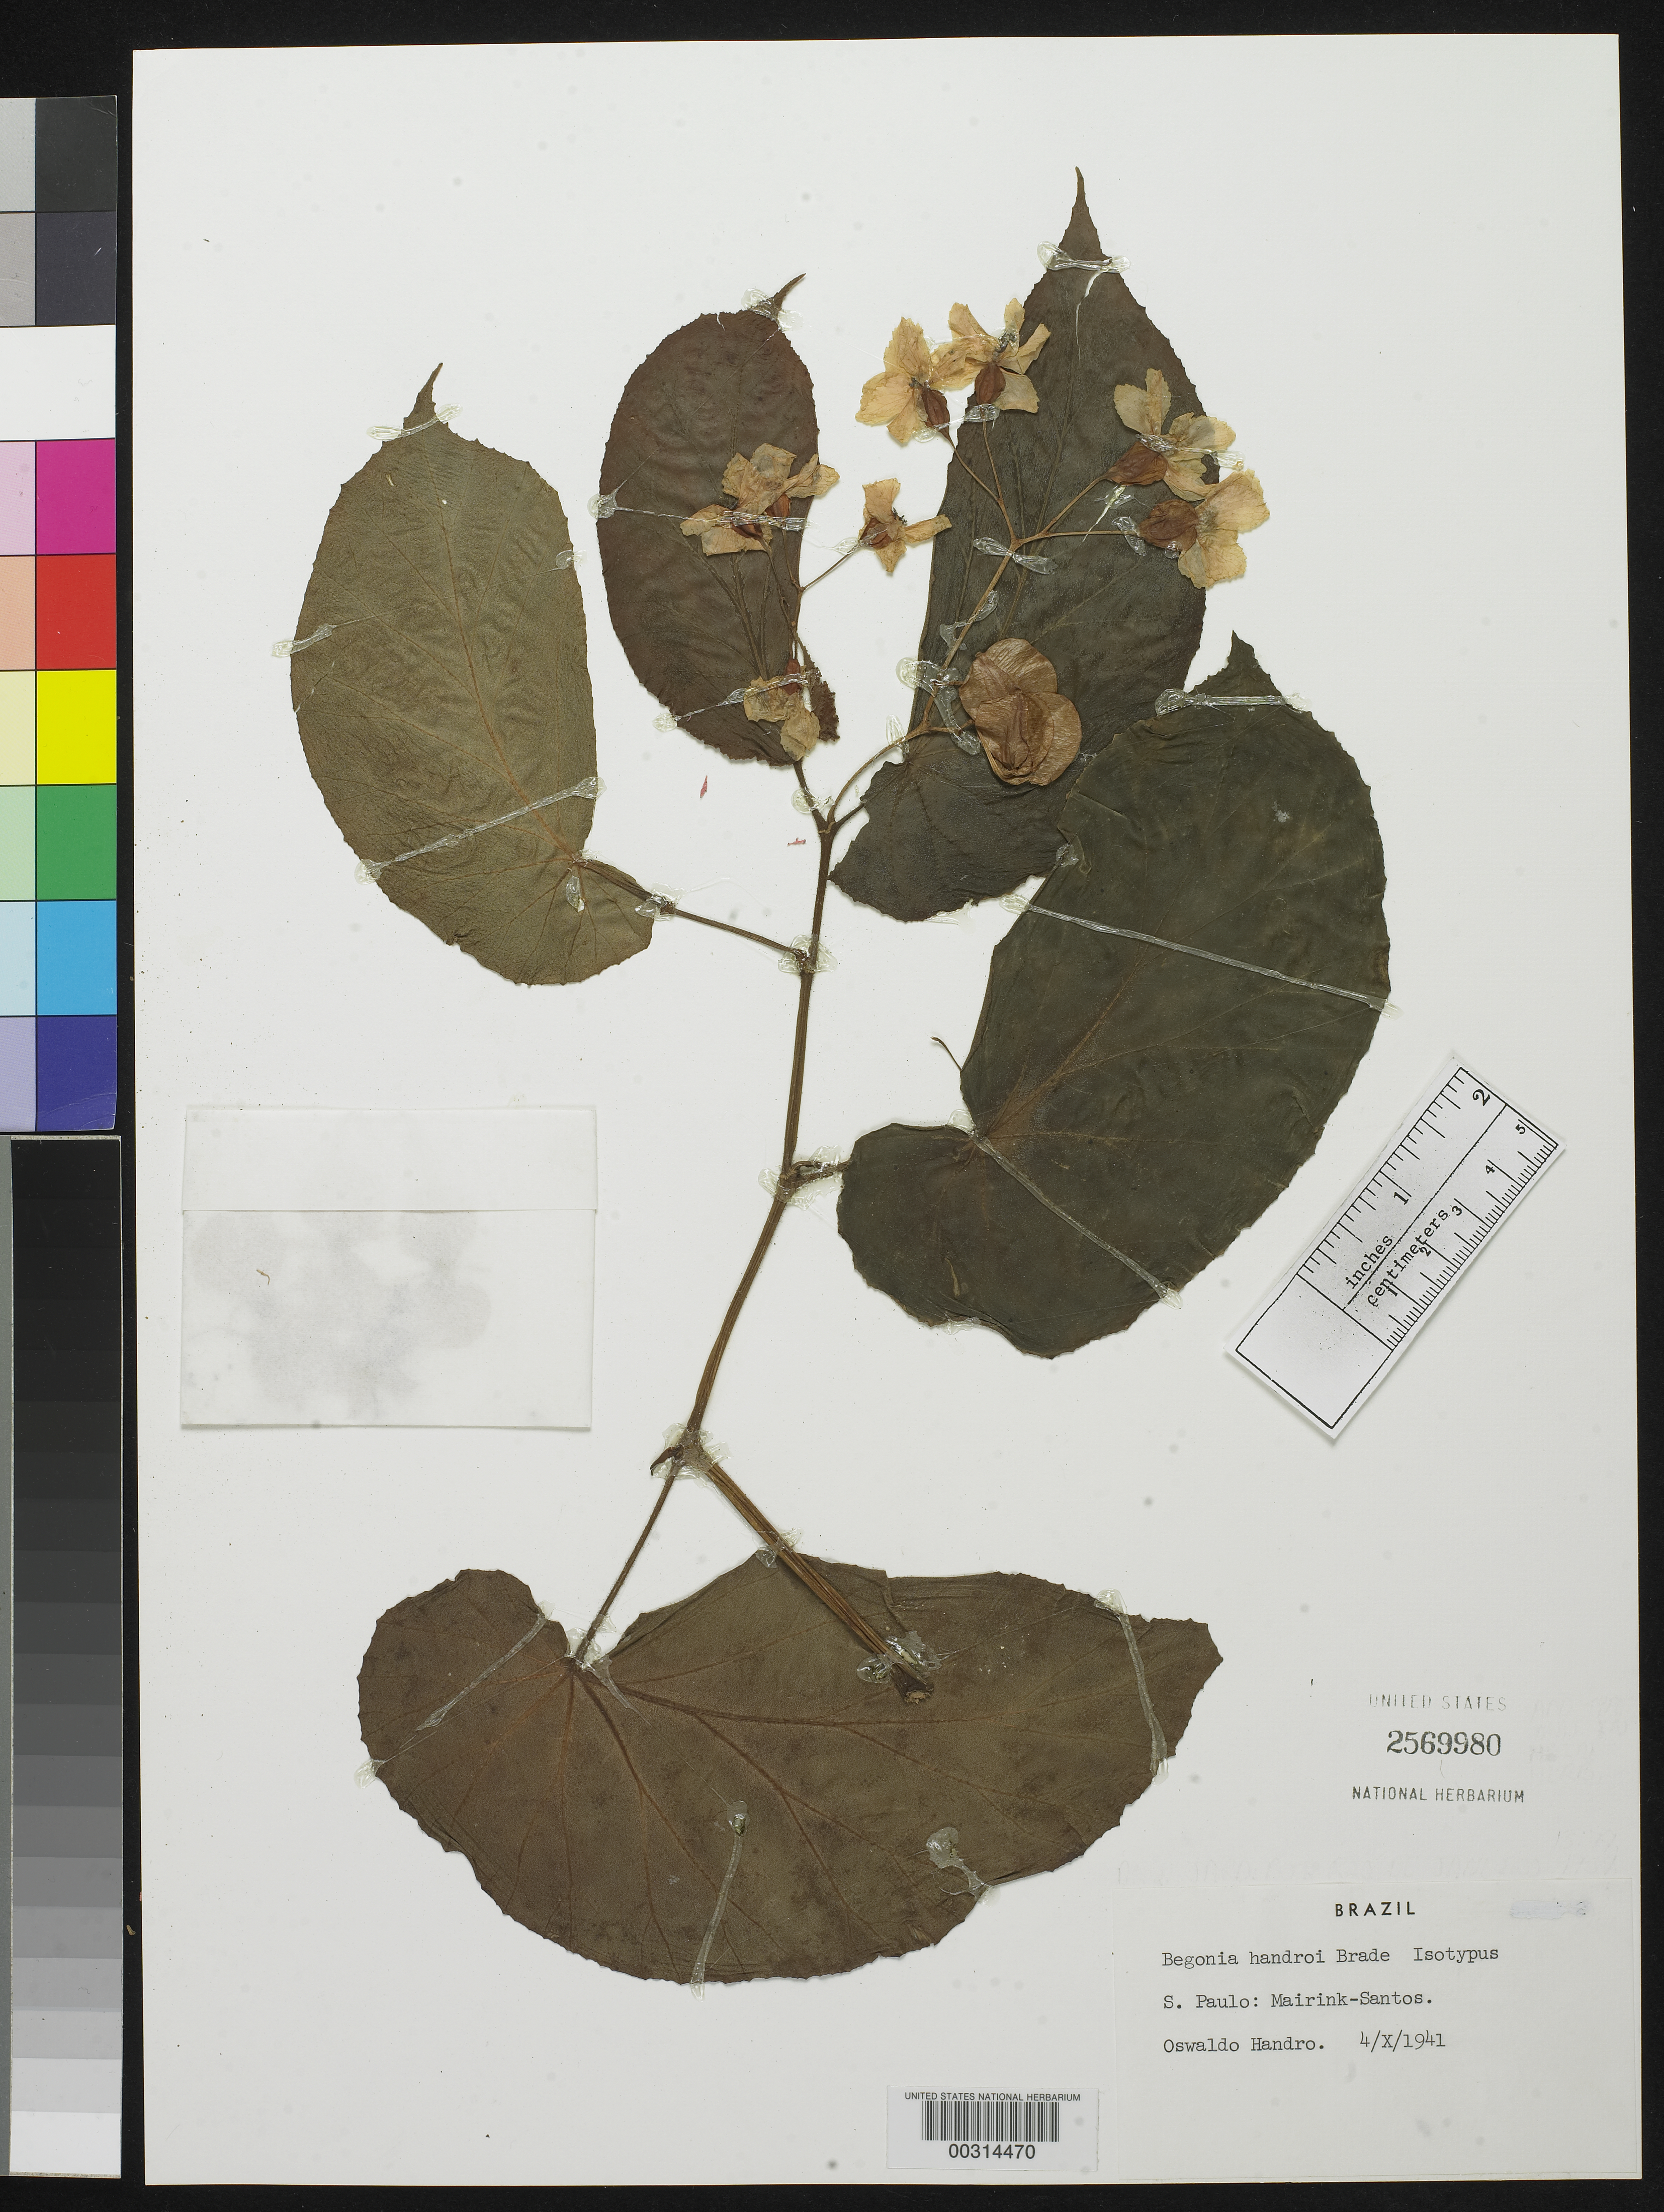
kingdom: Plantae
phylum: Tracheophyta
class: Magnoliopsida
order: Cucurbitales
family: Begoniaceae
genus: Begonia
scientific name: Begonia handroi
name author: Brade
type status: Isotype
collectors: O. Handro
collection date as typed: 04 Dec 1941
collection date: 1941-12-04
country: Brazil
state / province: São Paulo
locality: Mairink-Santos.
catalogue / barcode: US 2569980